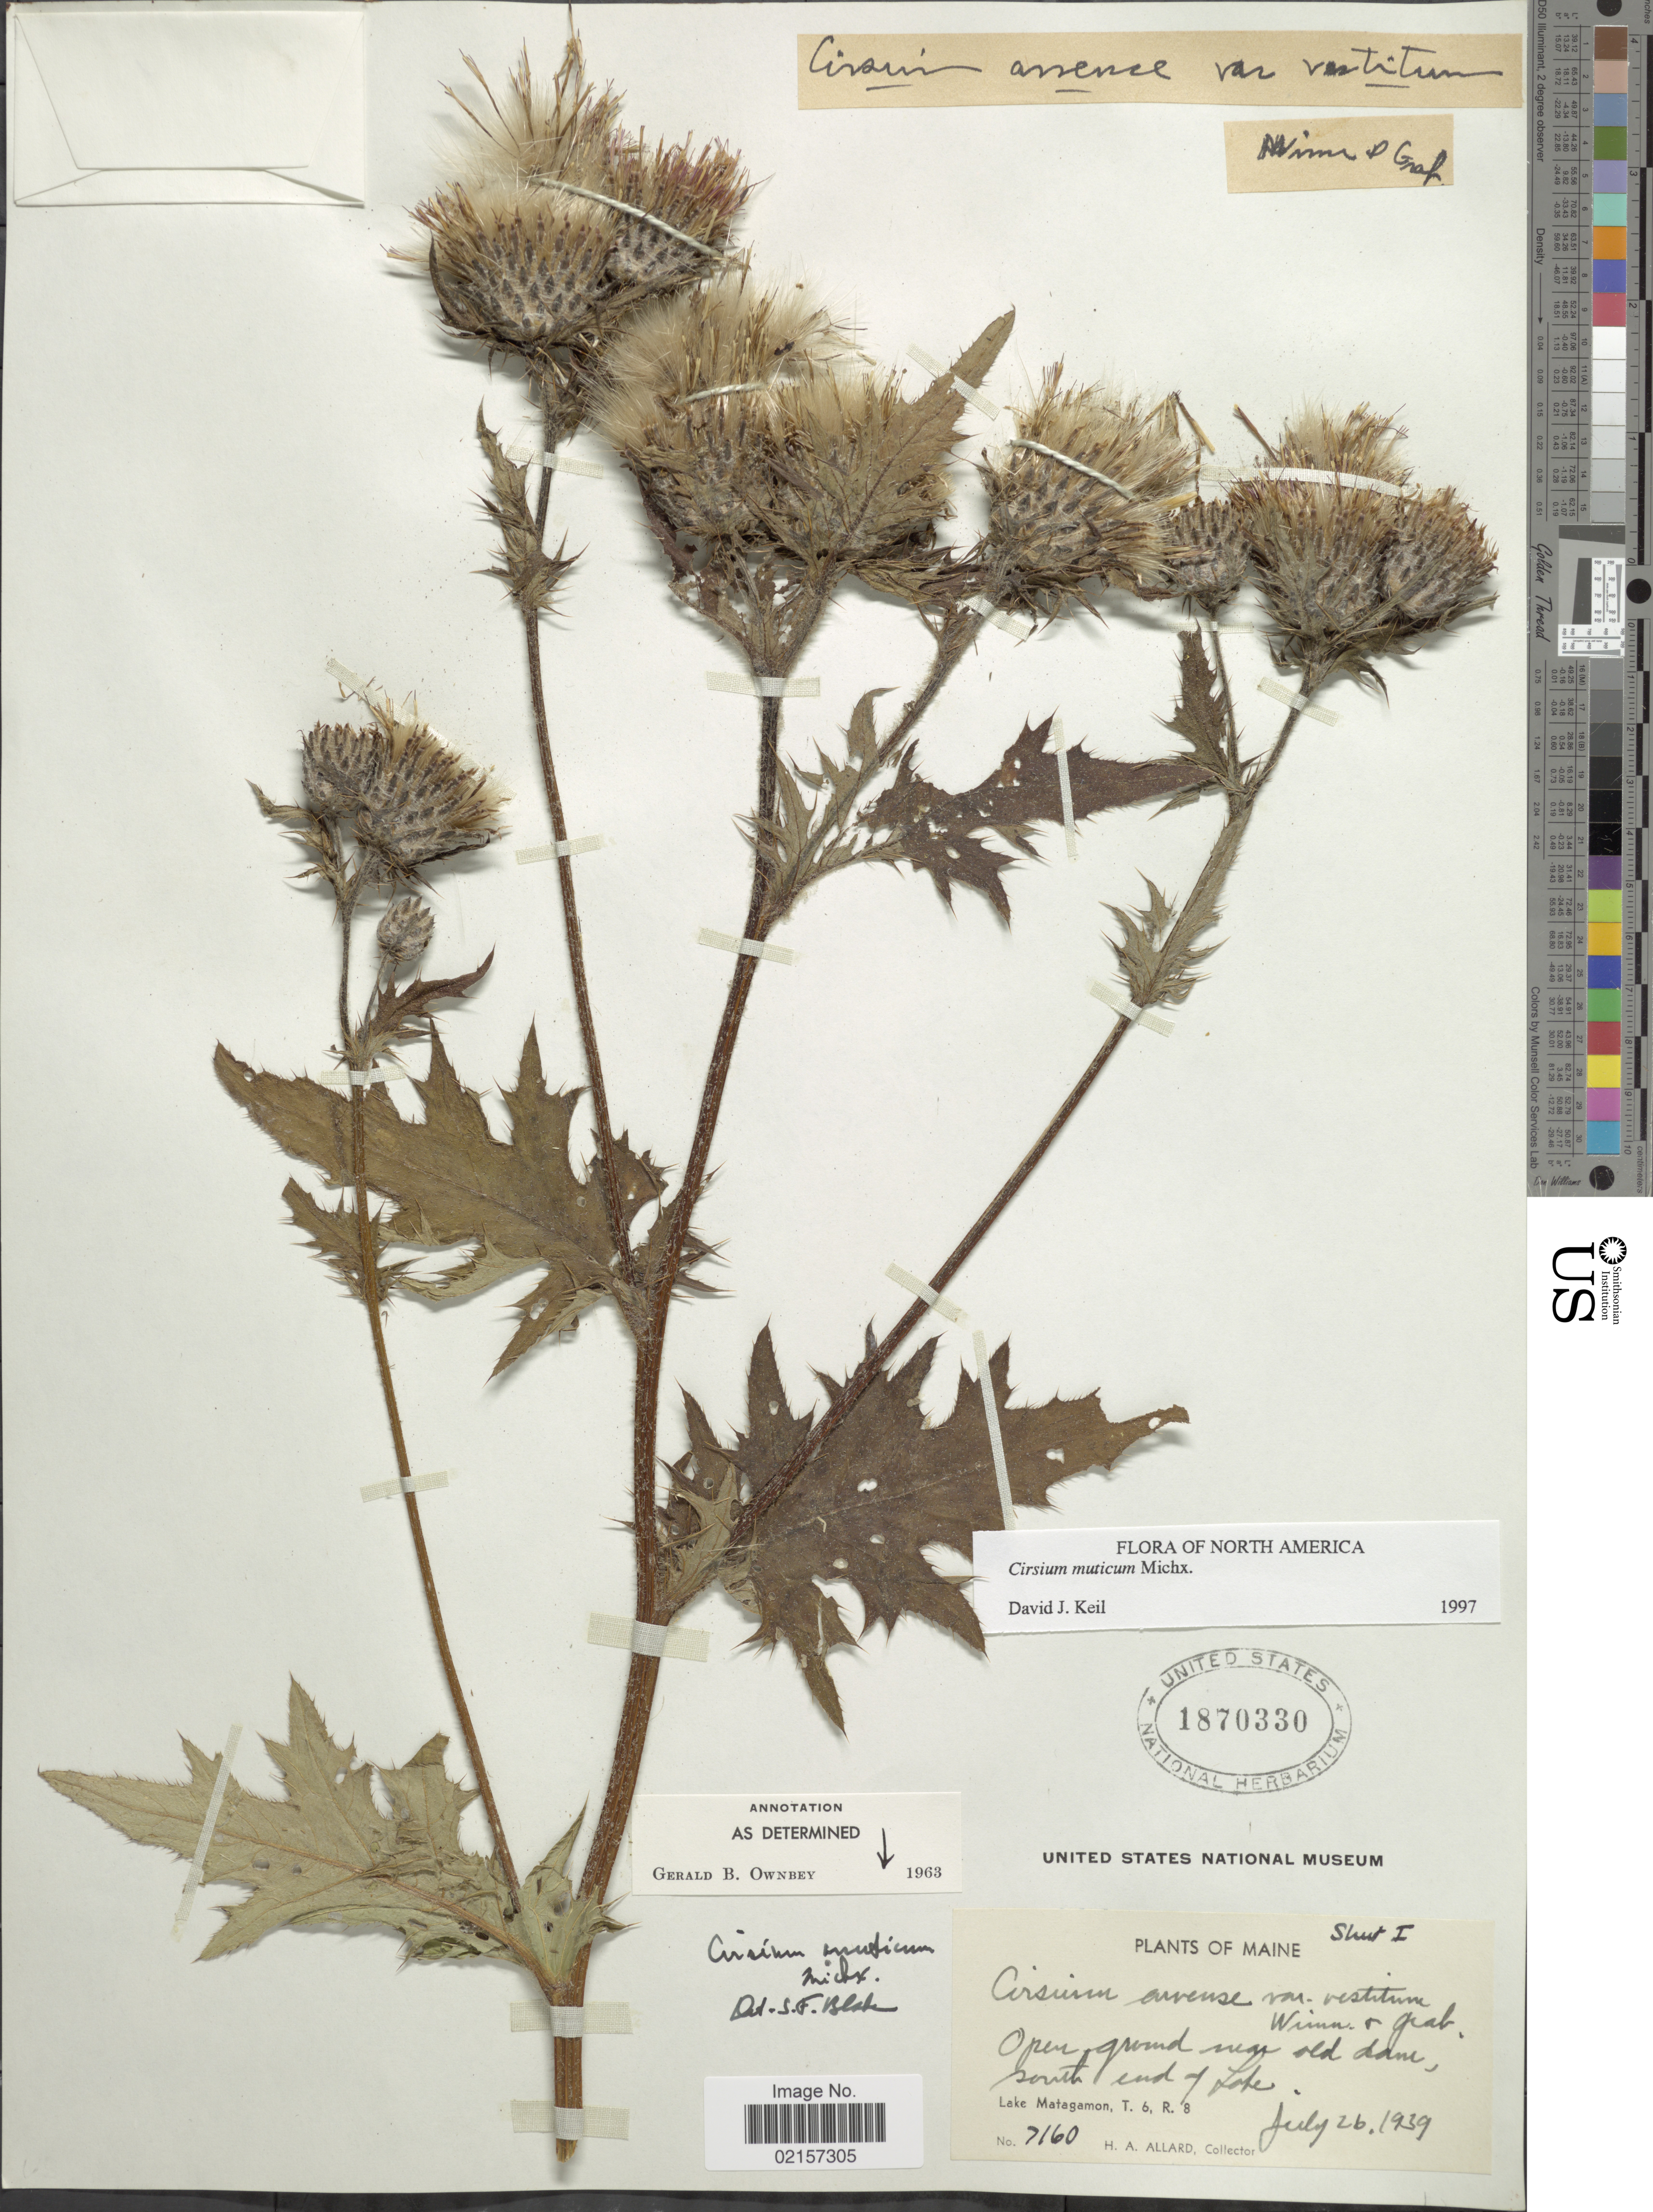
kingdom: Plantae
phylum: Tracheophyta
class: Magnoliopsida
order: Asterales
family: Asteraceae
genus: Cirsium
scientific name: Cirsium muticum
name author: Michx.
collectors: H. A. Allard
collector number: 7160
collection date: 1939-07-26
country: United States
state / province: Maine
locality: Open ground near old dam, south end of Lake, lake Matagamn, T.6, R.8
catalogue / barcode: US 1870330